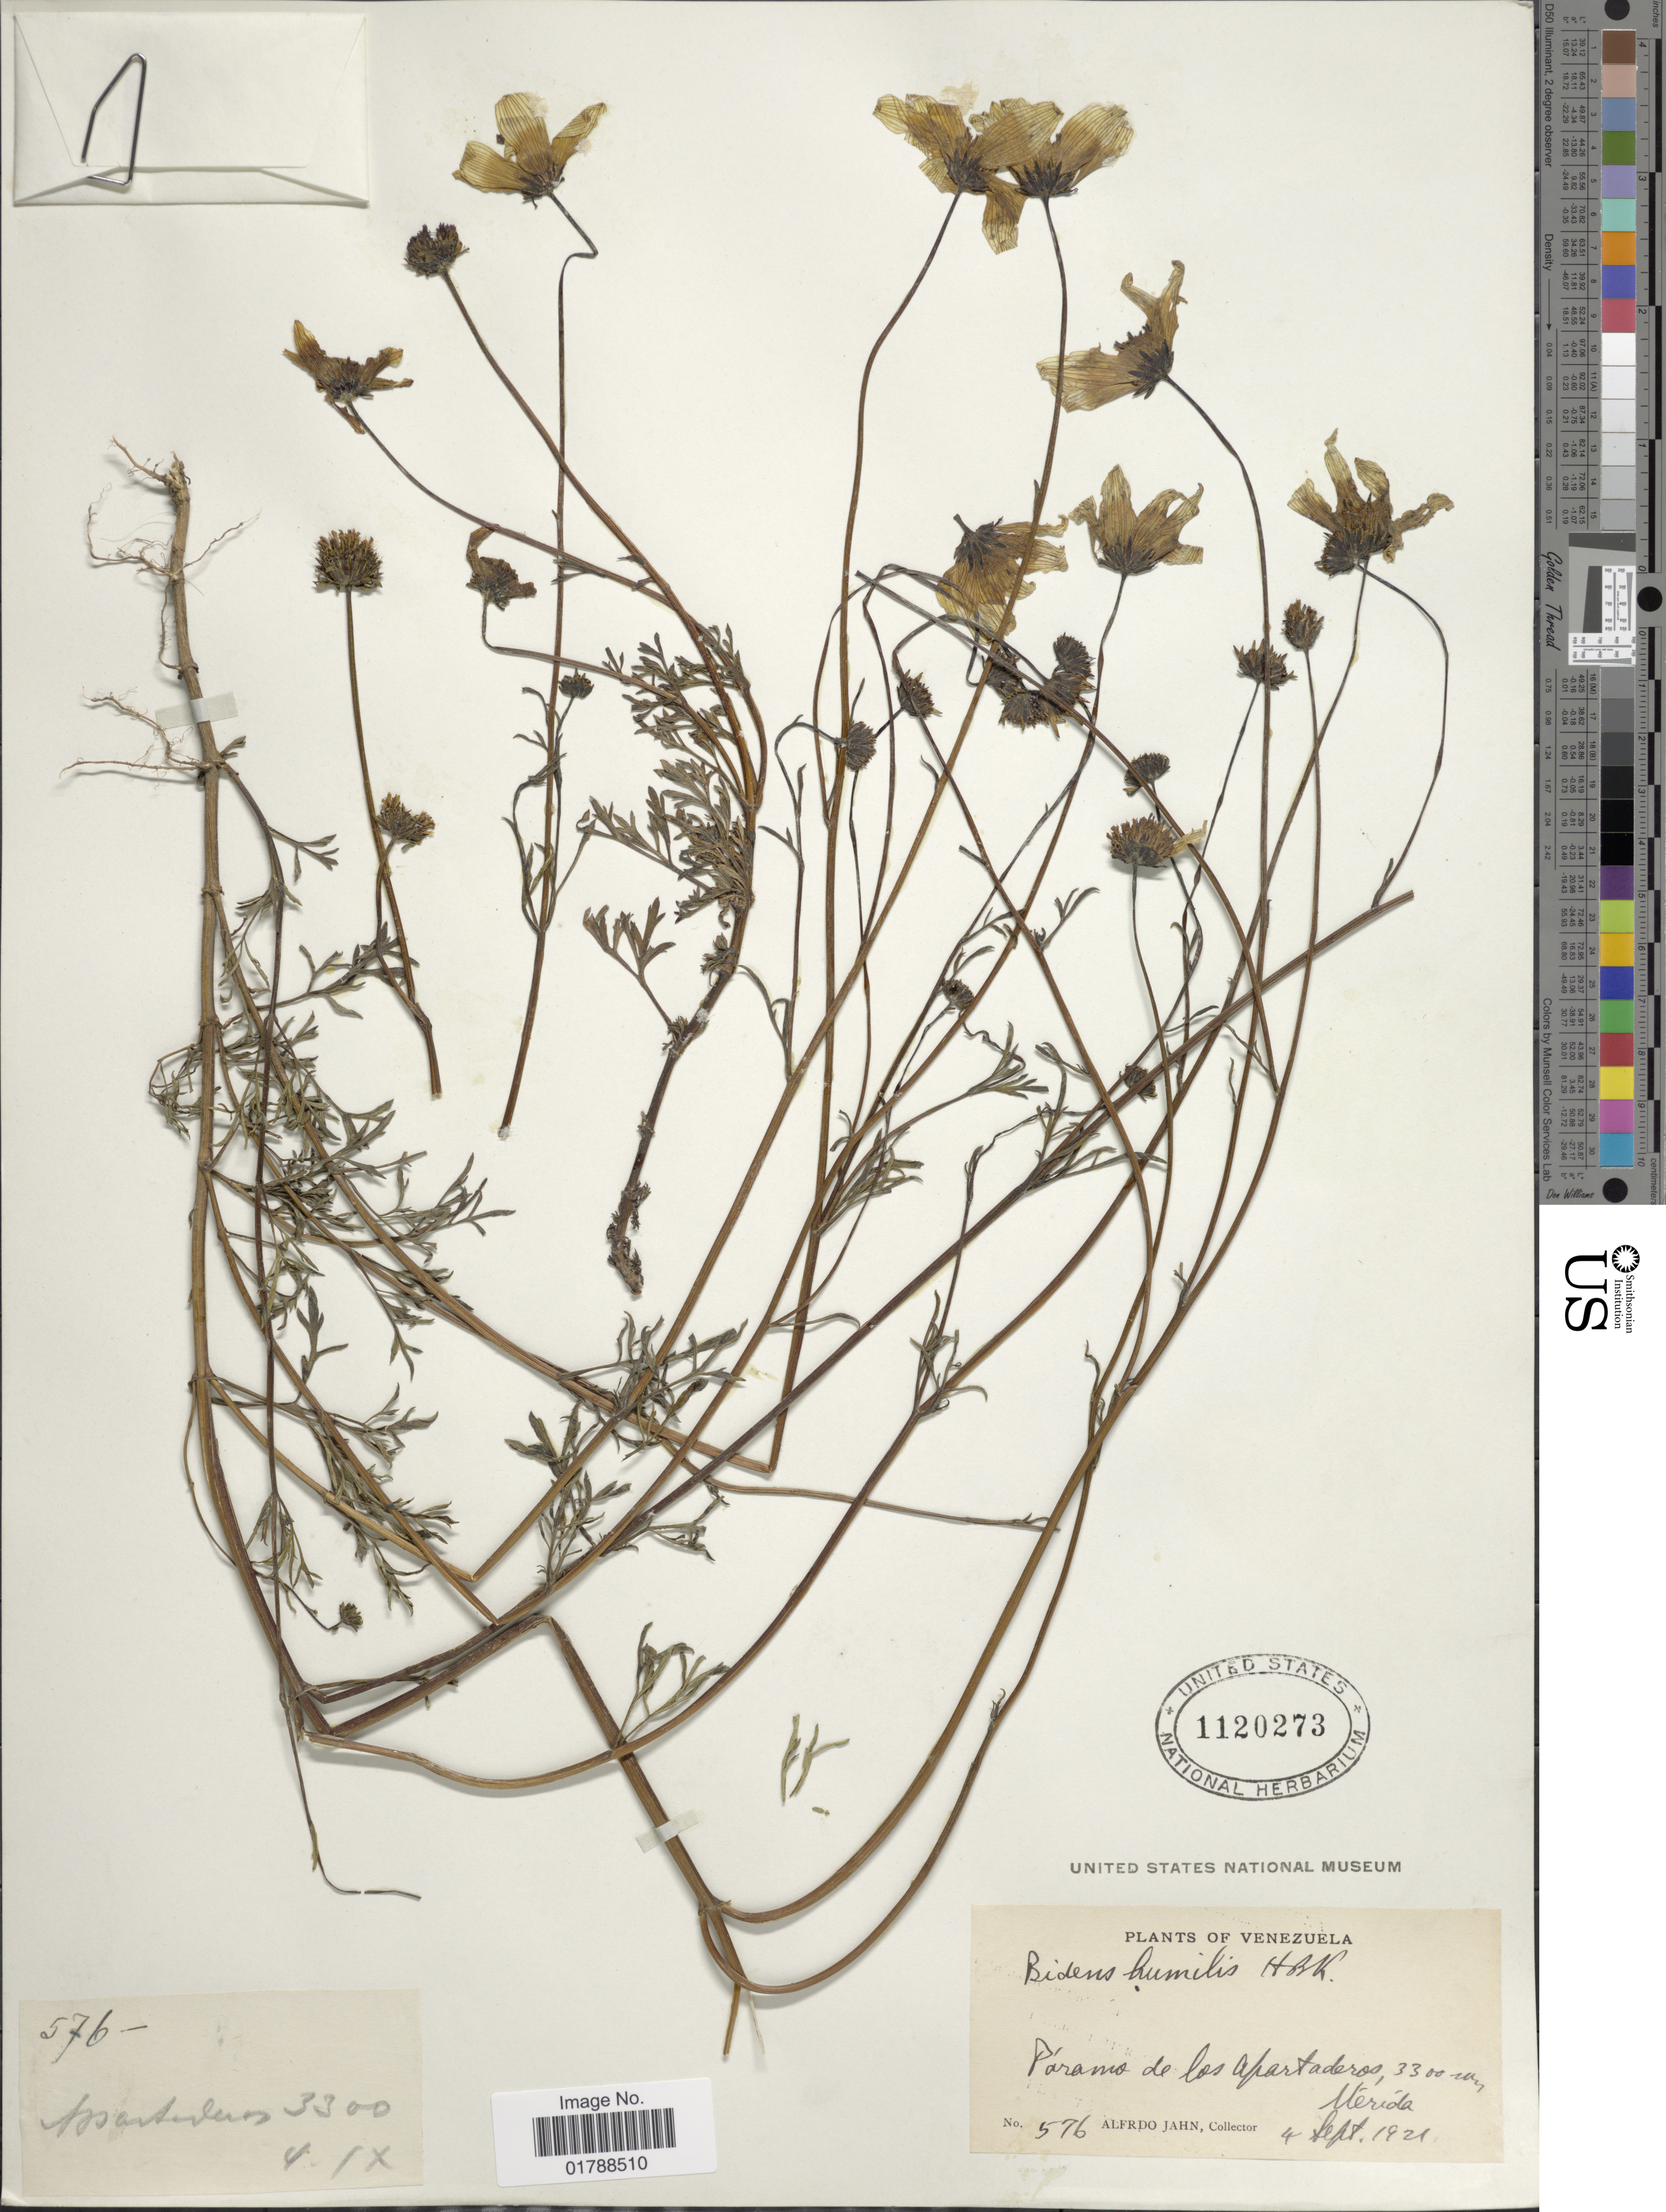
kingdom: Plantae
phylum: Tracheophyta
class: Magnoliopsida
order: Asterales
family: Asteraceae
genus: Bidens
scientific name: Bidens humilis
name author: Kunth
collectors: A. Jahn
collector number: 576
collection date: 1921-09-04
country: Venezuela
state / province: Mérida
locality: Páramo de los Apartaderos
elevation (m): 3300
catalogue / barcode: US 1120273